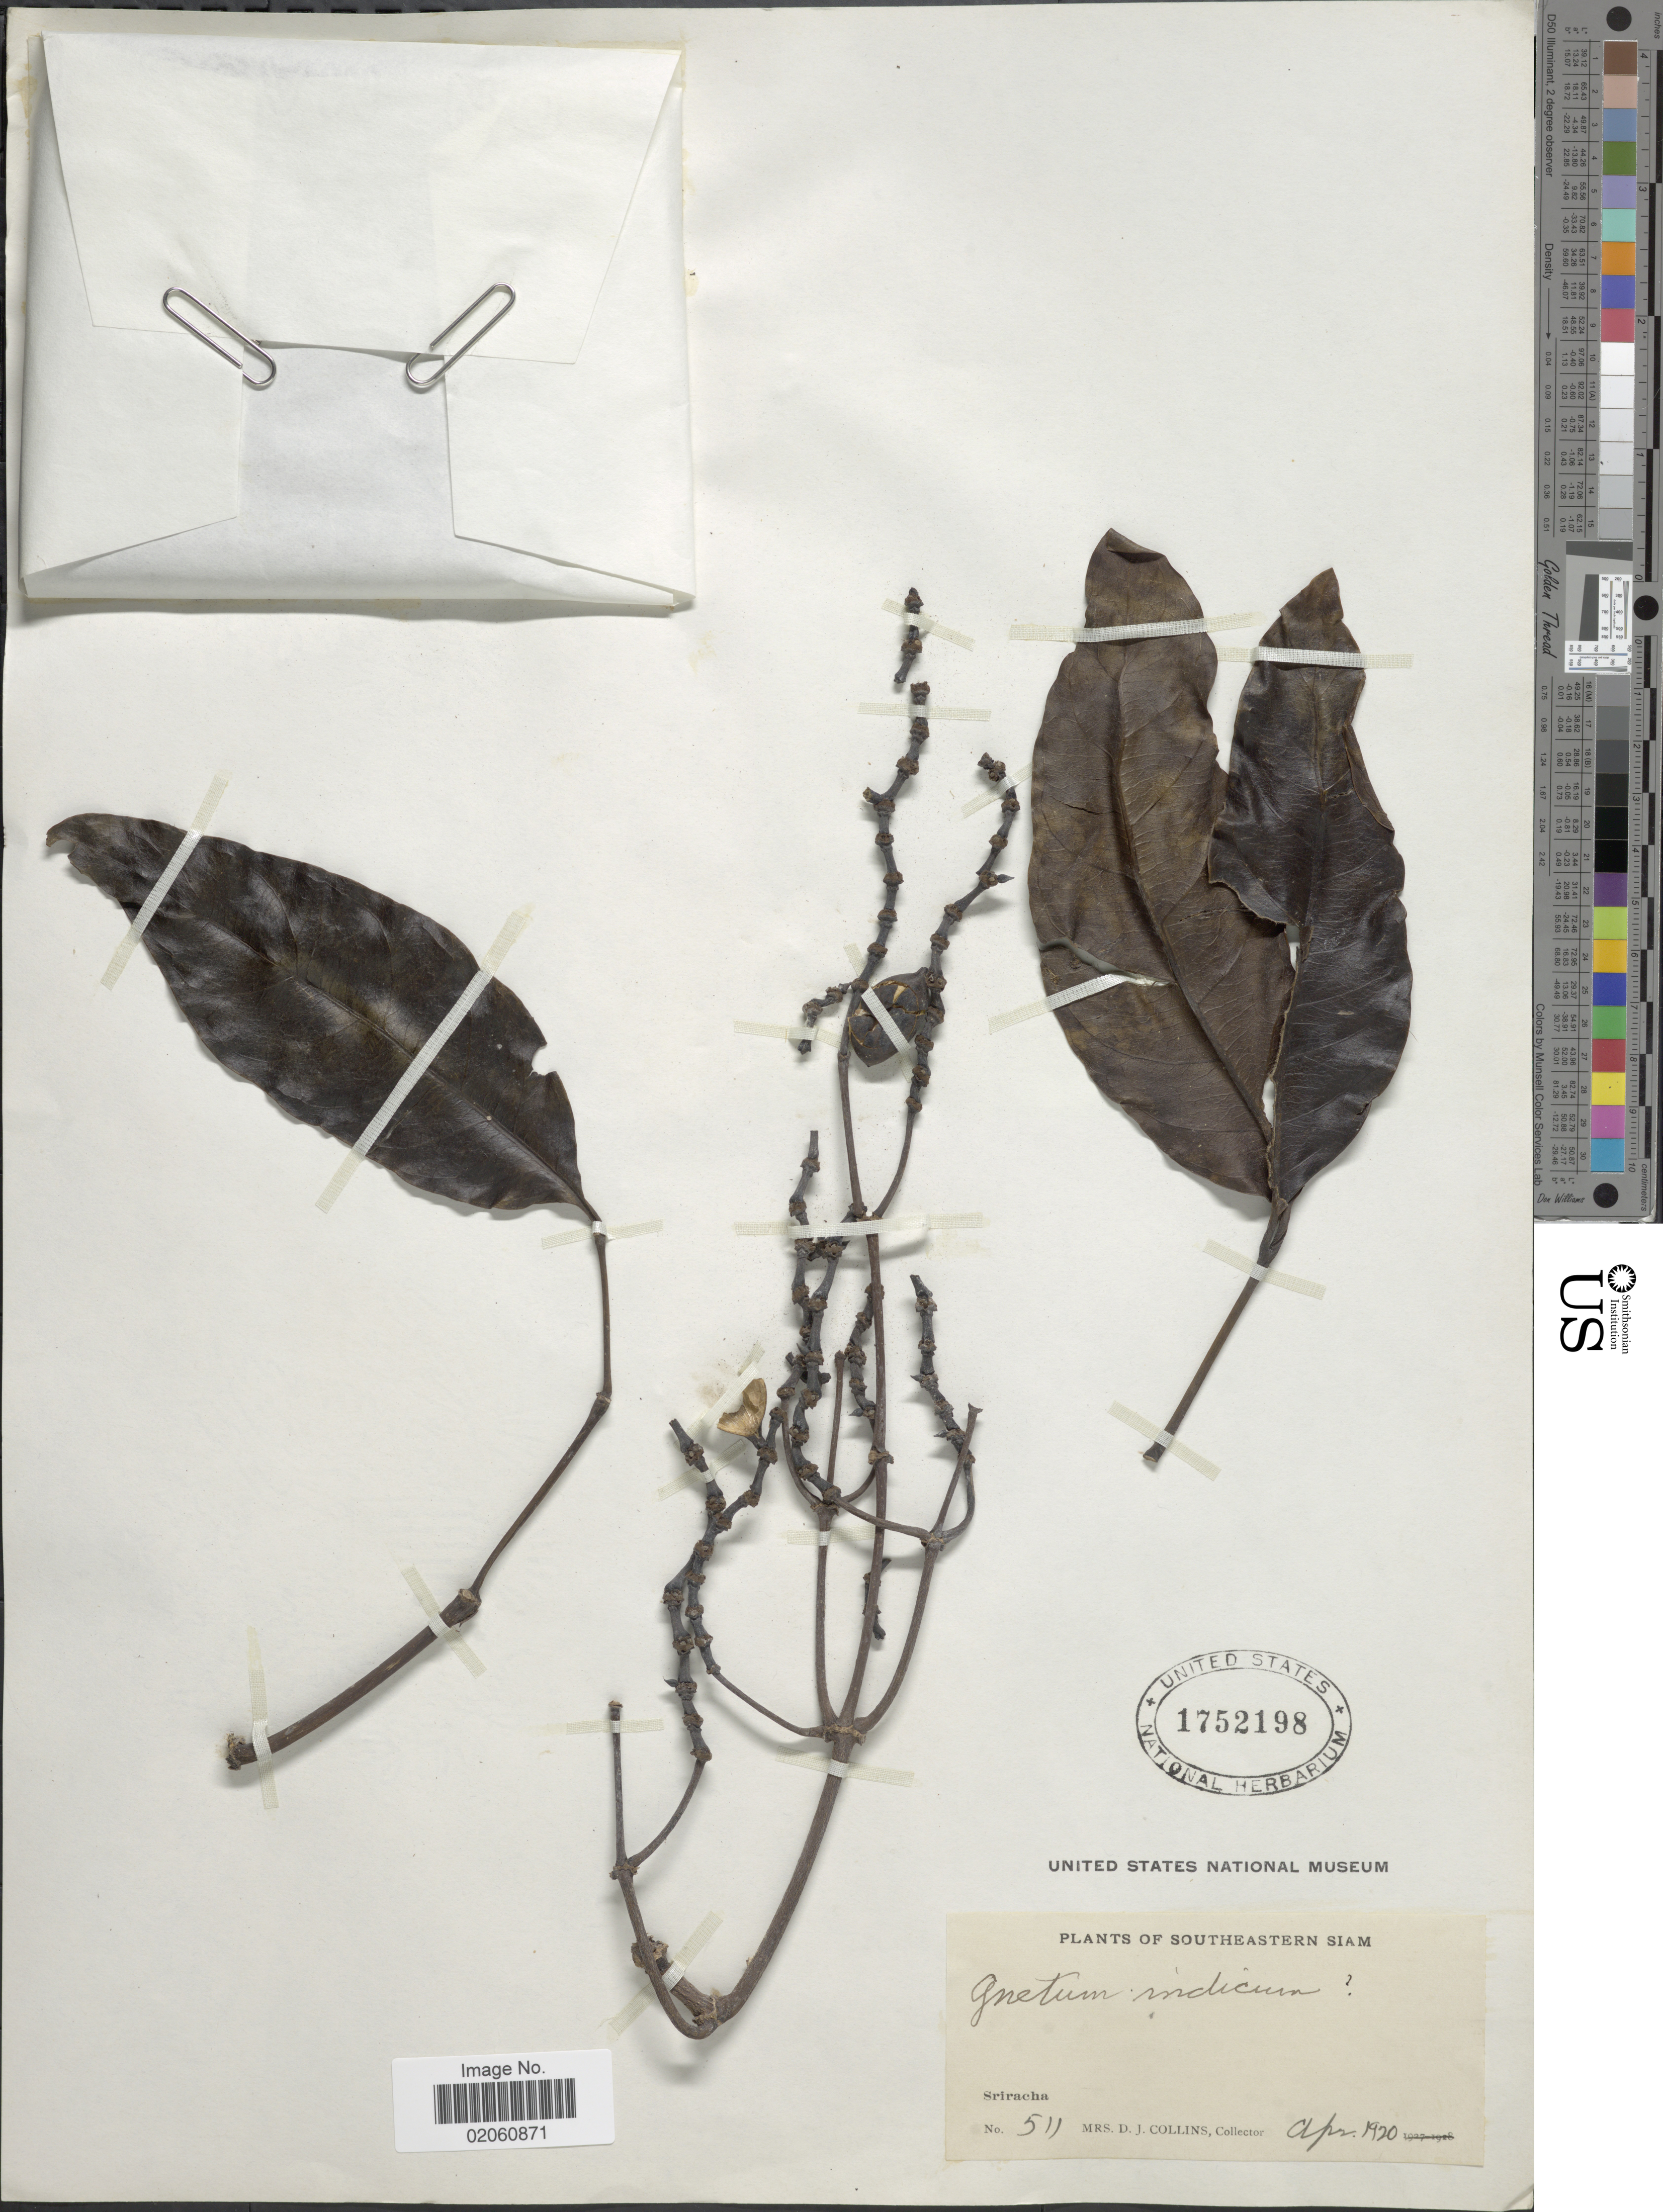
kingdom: Plantae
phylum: Tracheophyta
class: Gnetopsida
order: Gnetales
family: Gnetaceae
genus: Gnetum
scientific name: Gnetum indicum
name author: (Lour.) Merr.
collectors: Mrs. D. J. Collins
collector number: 511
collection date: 1920-04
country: Thailand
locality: Southeastern Siam, Sriracha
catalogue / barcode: US 1752198